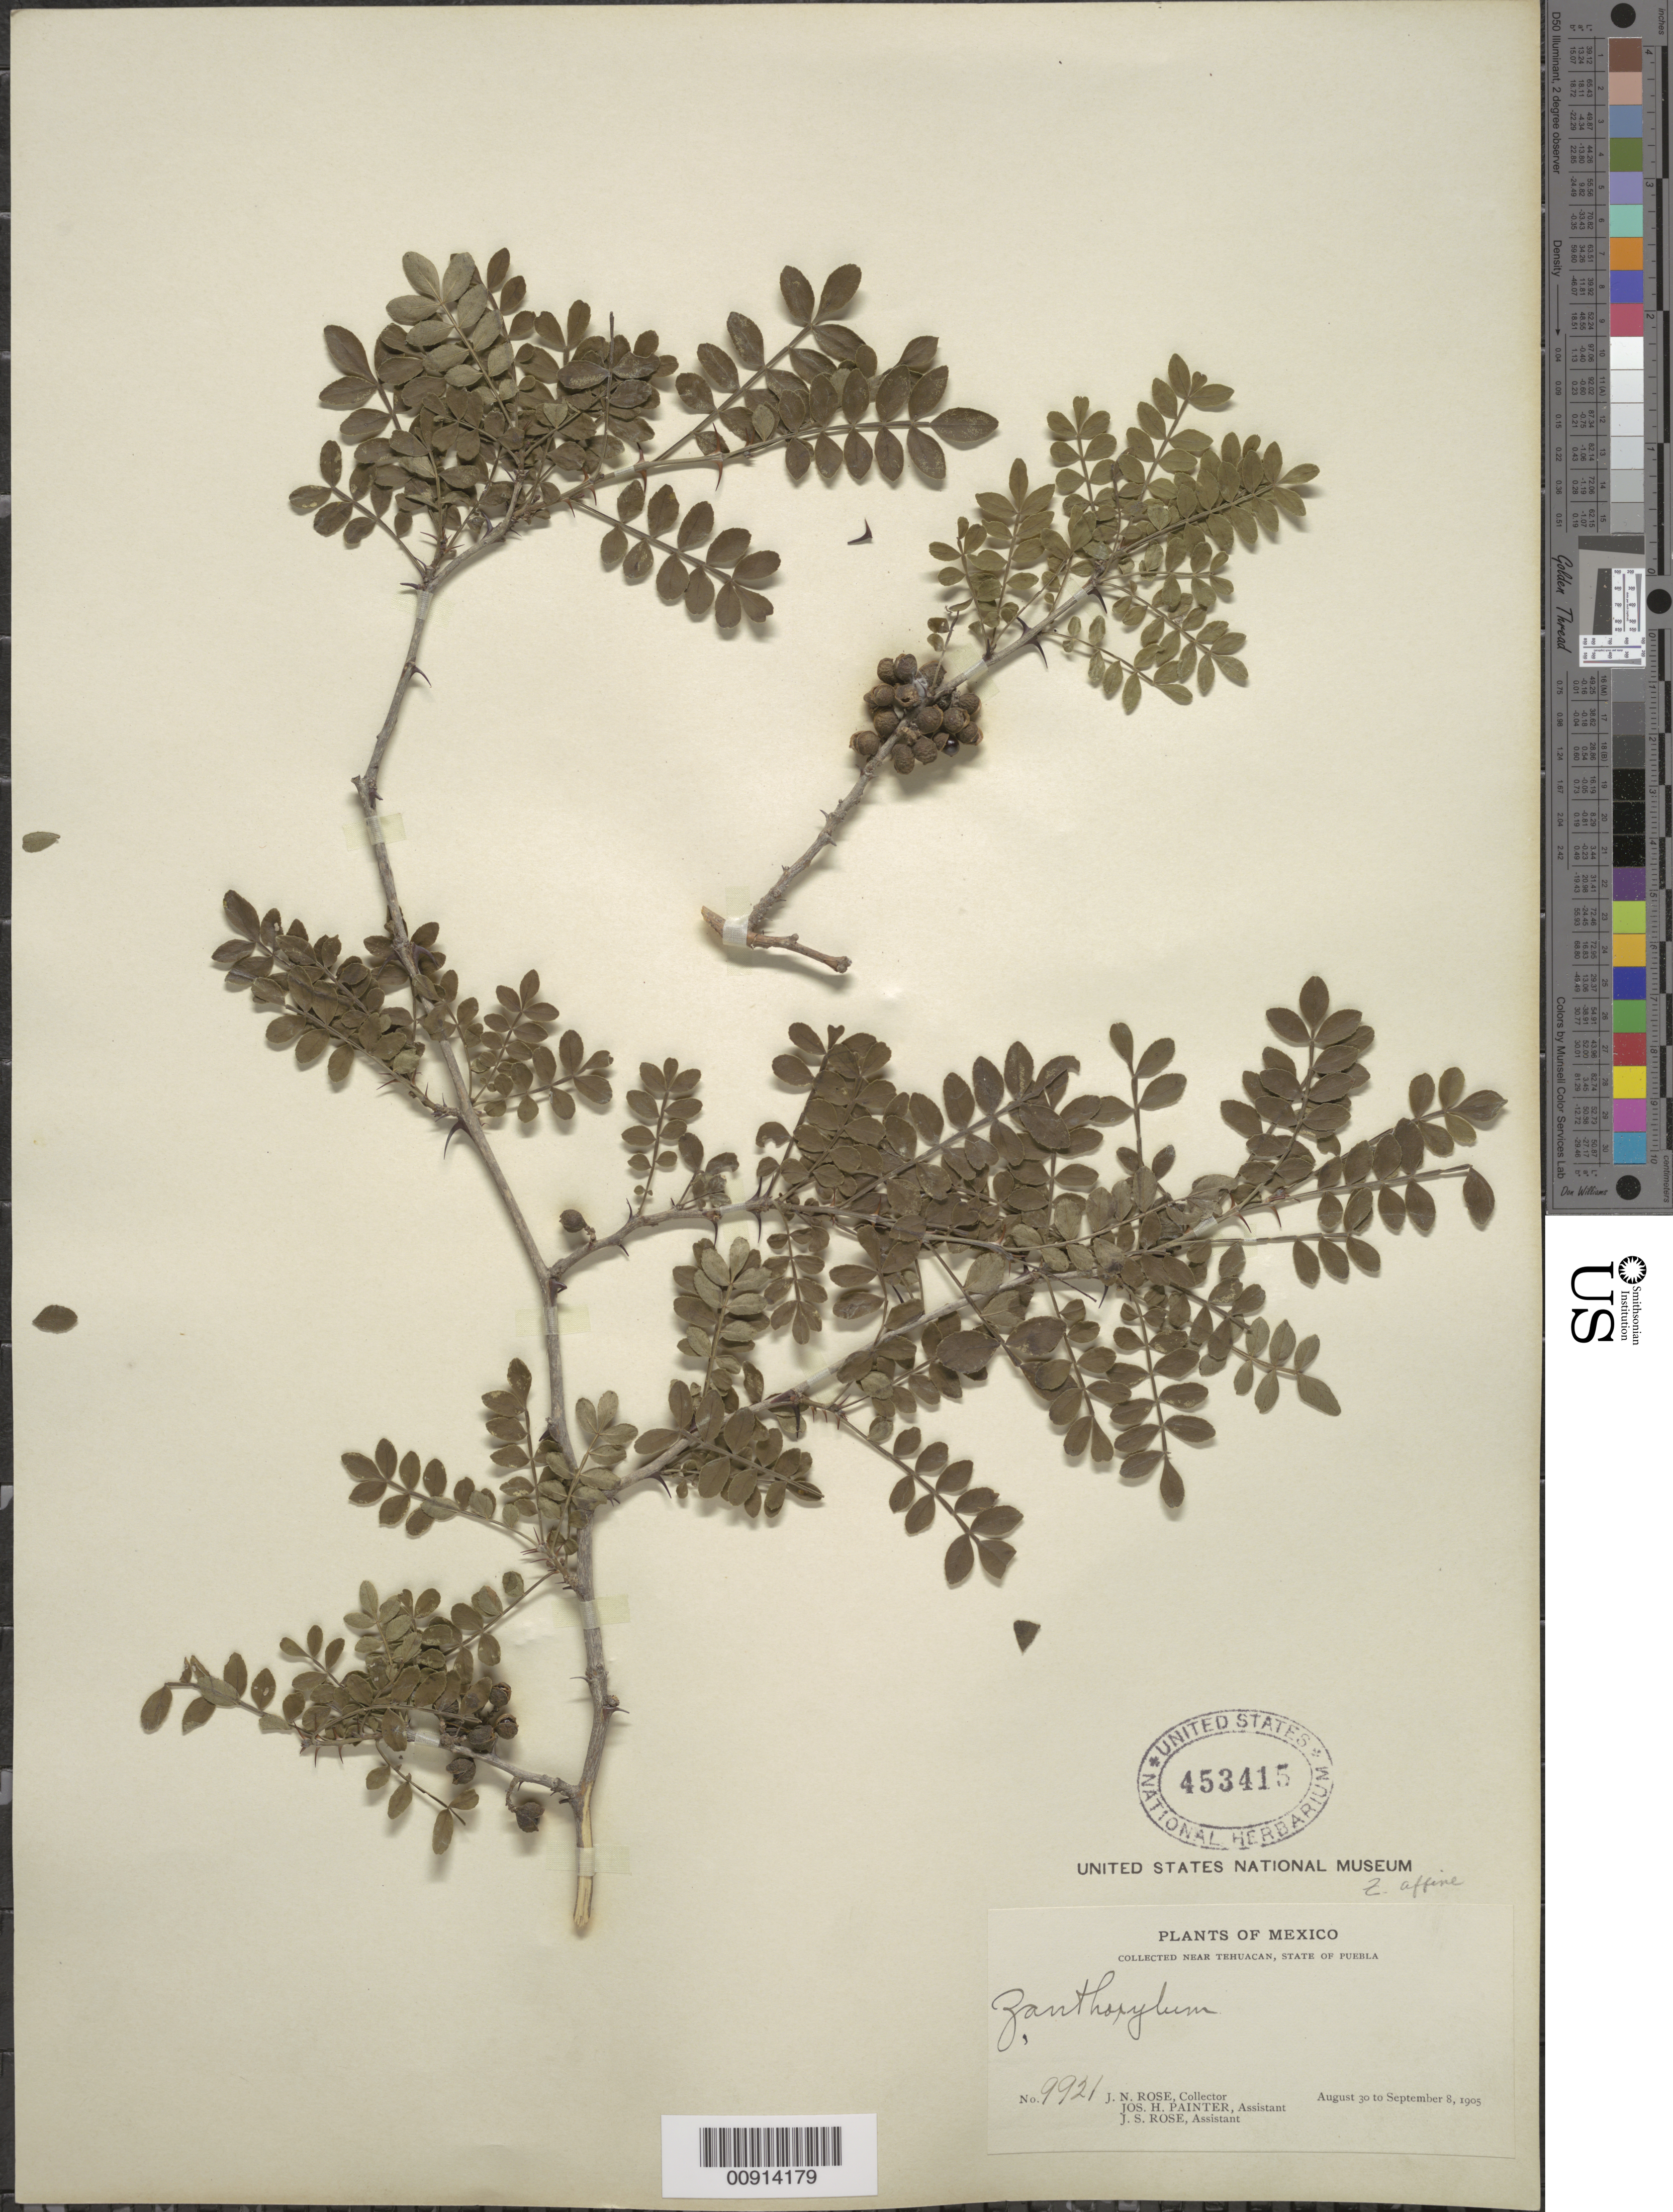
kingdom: Plantae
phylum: Tracheophyta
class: Magnoliopsida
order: Sapindales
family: Rutaceae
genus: Zanthoxylum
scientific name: Zanthoxylum affine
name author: Kunth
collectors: J. N. Rose, J. H. Painter & J. S. Rose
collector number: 9921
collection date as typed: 30 Aug 1905 to 08 Sep 1905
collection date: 1905-08-30/1905-09-08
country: Mexico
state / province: Puebla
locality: Near Tehuacán, State of Puebla.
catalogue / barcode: US 453415